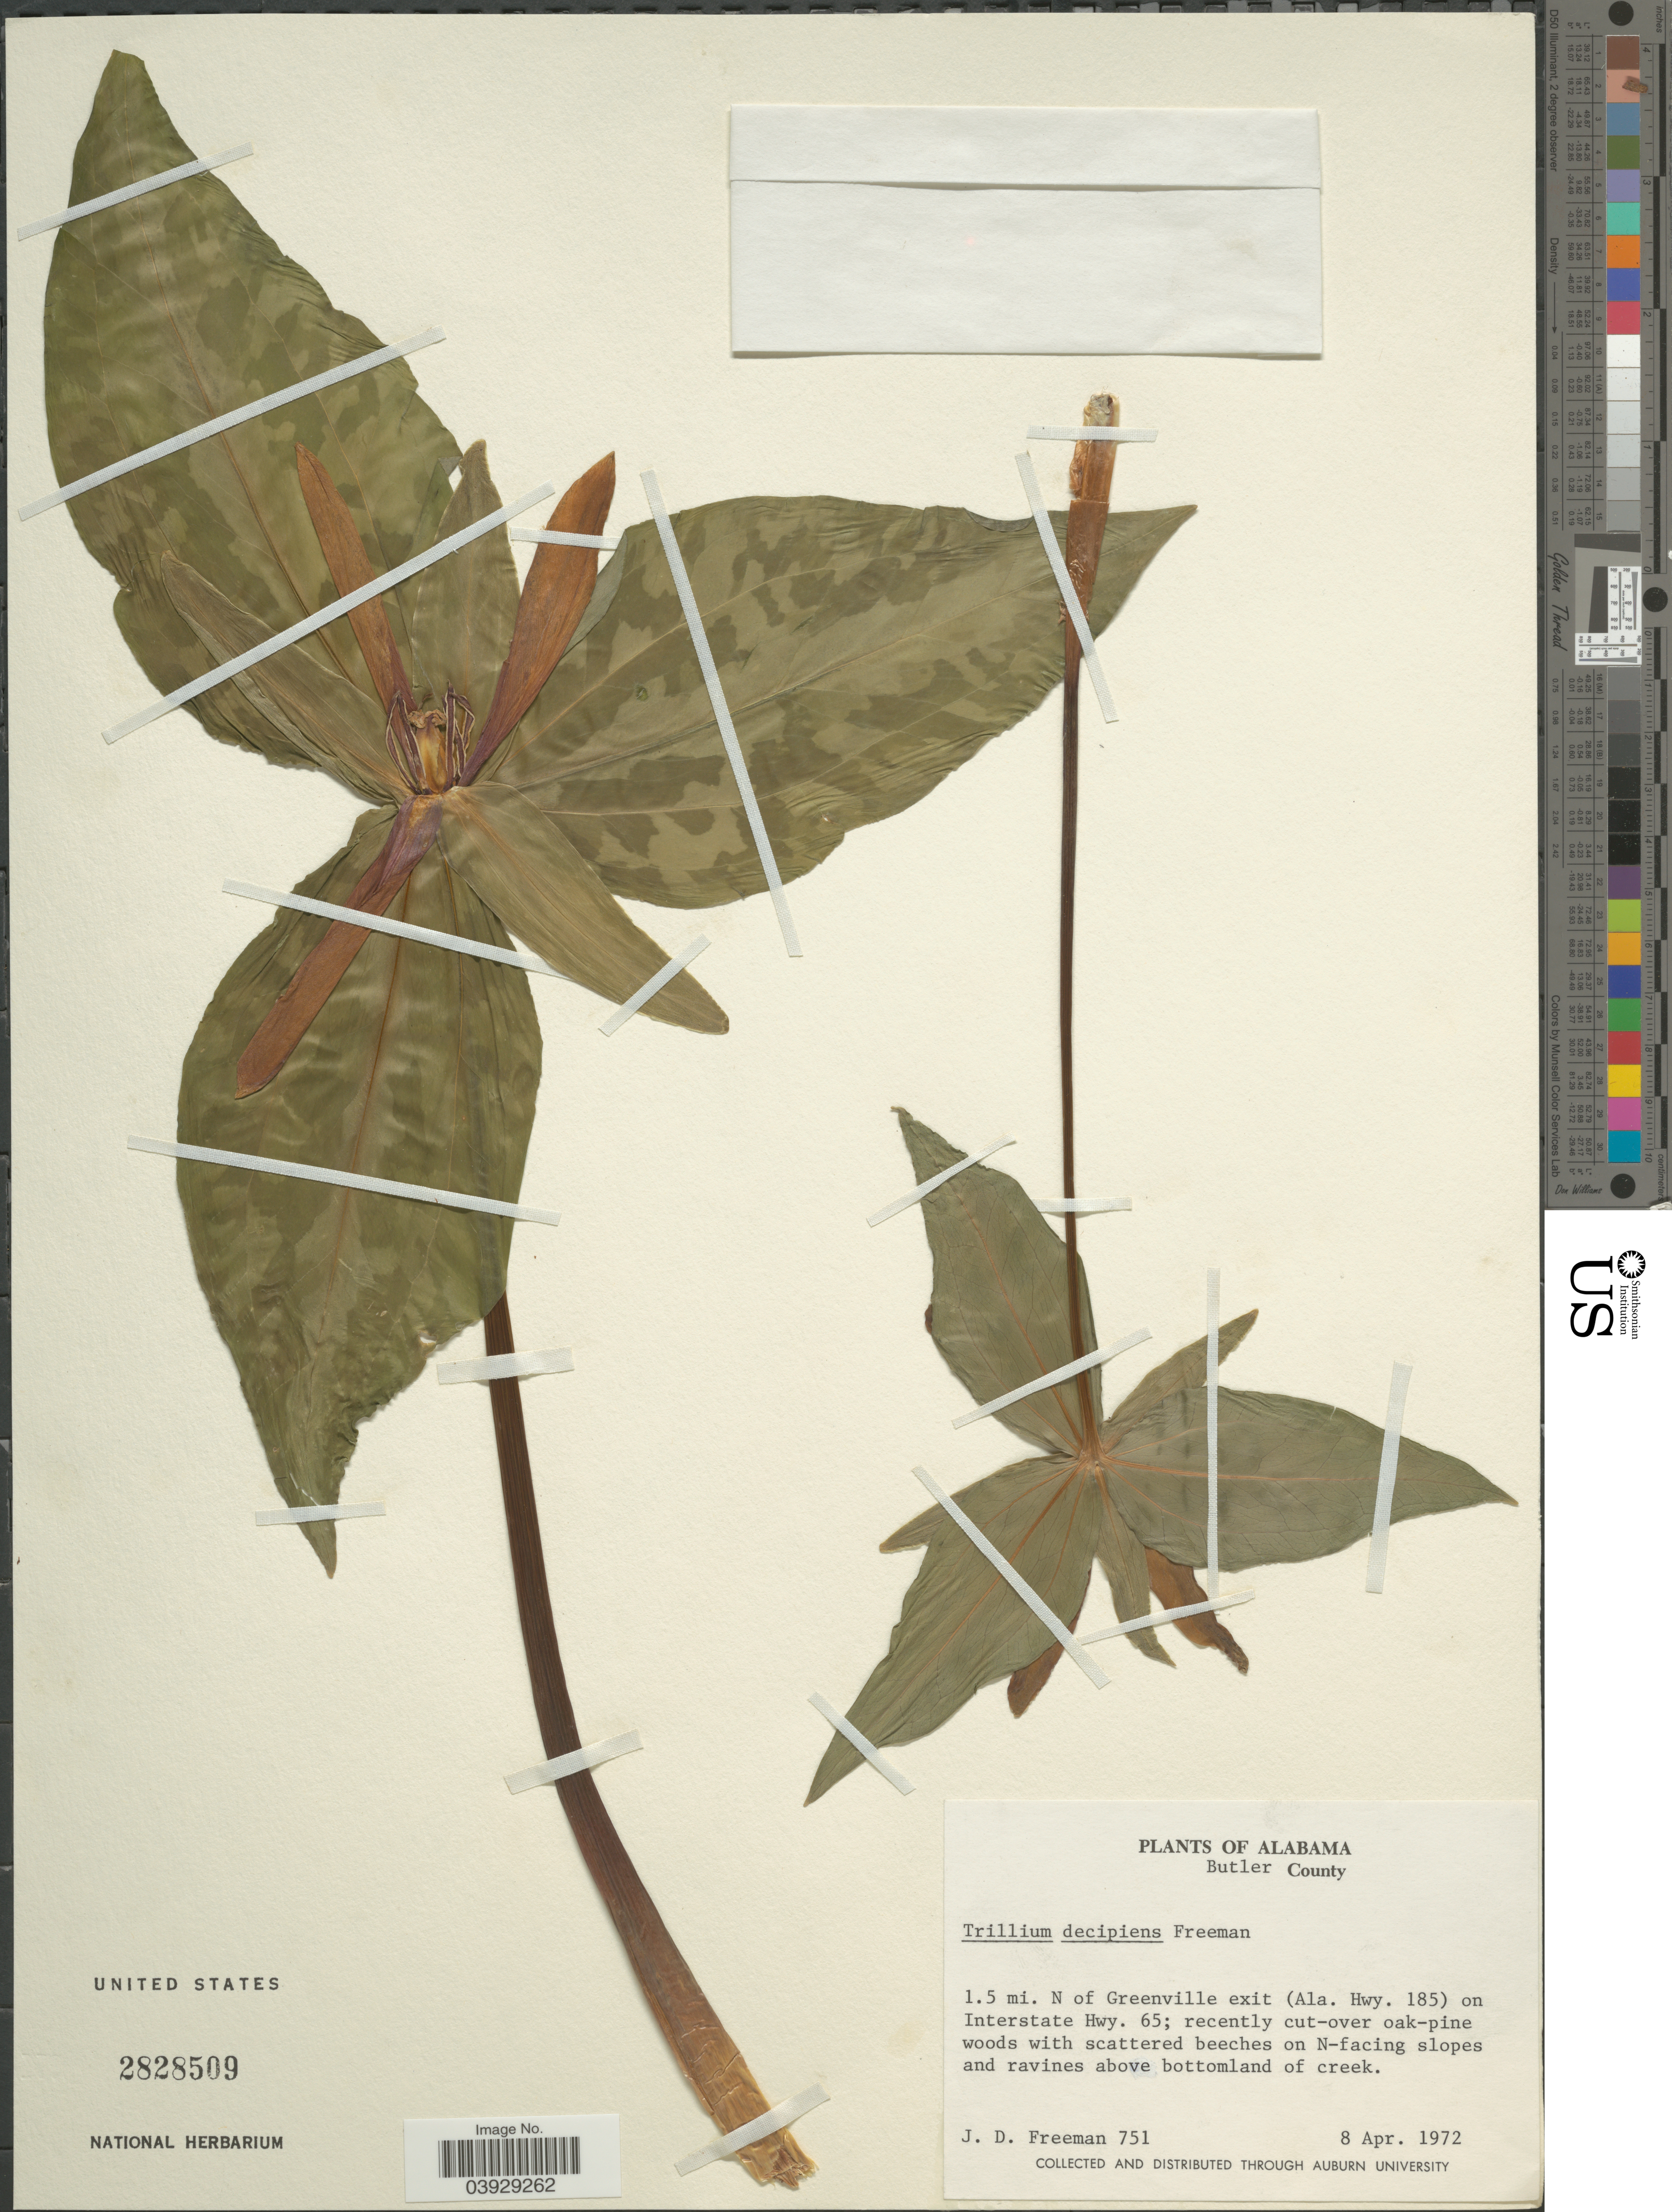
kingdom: Plantae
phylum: Tracheophyta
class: Liliopsida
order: Liliales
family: Melanthiaceae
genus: Trillium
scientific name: Trillium decipiens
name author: J. D. Freeman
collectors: J. Freeman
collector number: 751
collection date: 1972-04-08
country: United States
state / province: Alabama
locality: Butler County. 1.5 mi. N of Greenville exit (Ala. Hwy. 185) on Interstate Hwy. 65; recently cut-over oak-pine woods with scattered beeches on N-facing slopes and ravines above bottomland of creek.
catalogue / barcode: US 2828509